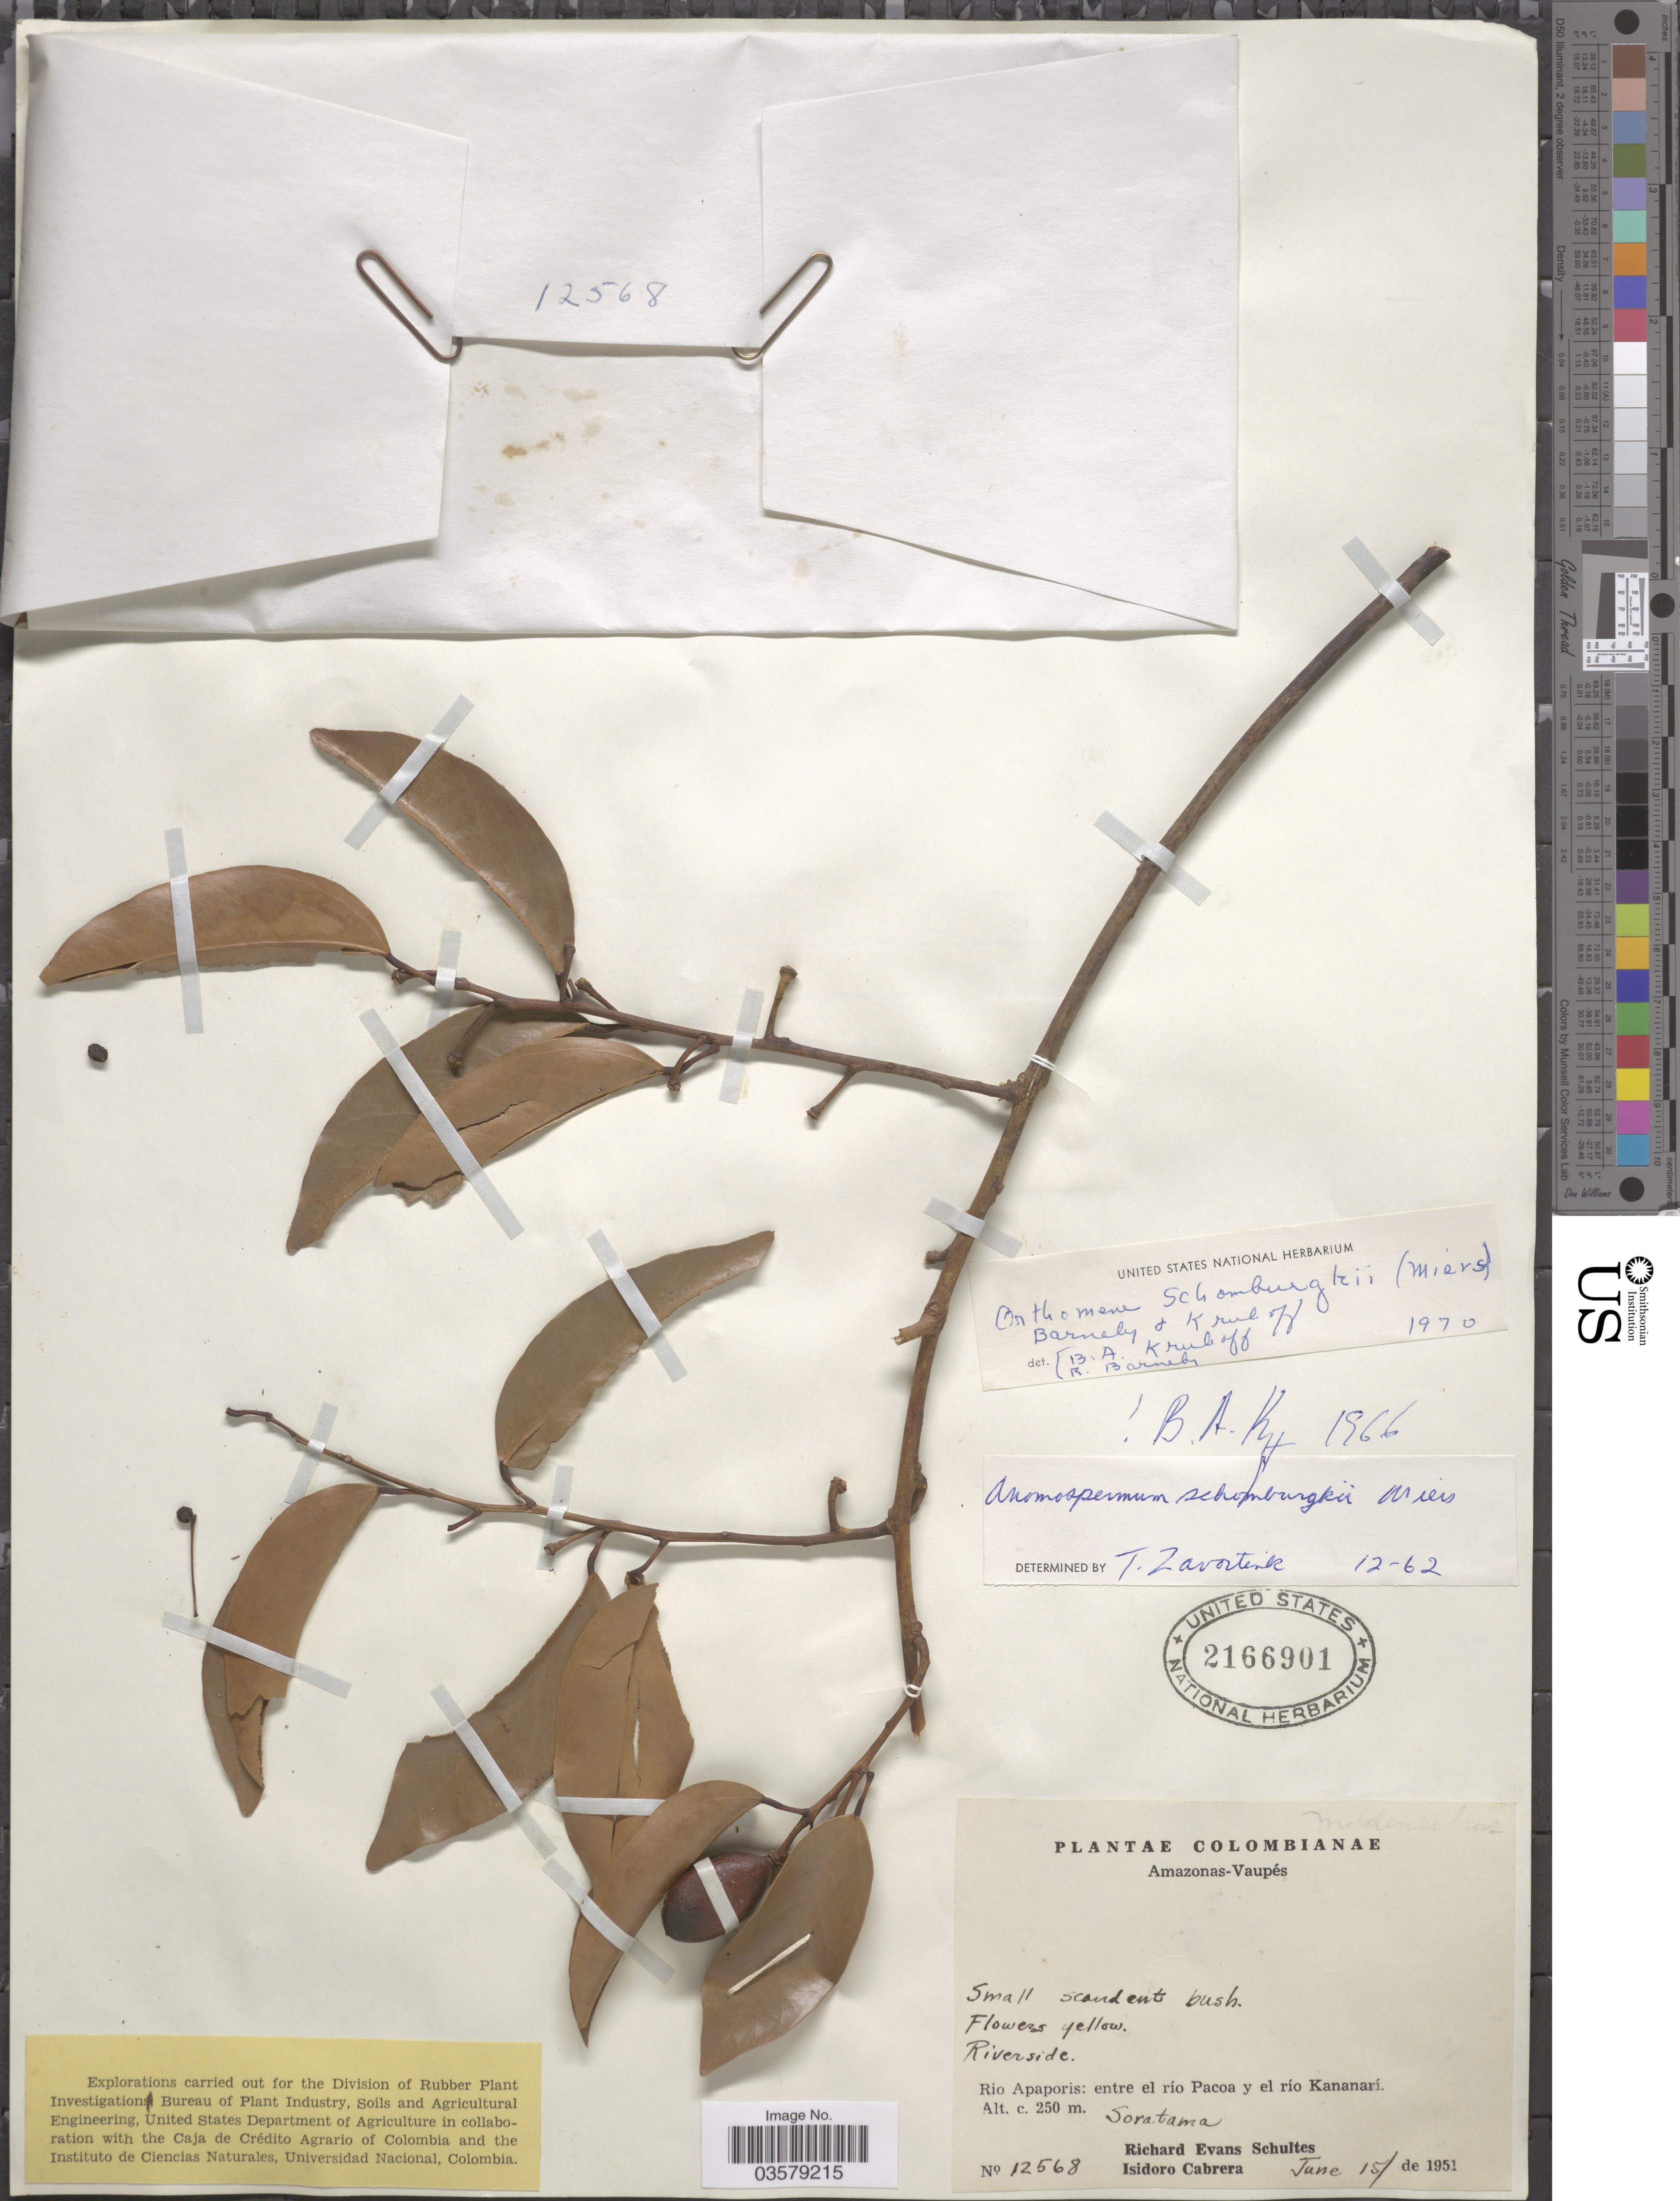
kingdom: Plantae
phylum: Tracheophyta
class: Magnoliopsida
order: Ranunculales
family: Menispermaceae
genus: Anomospermum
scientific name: Anomospermum schomburgkii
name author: Miers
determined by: Strong, Mark T., (BOT), Smithsonian Institution - National Museum of Natural History (UNITED STATES)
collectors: R. E. Schultes & I. Cabrera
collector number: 12568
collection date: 1951-06-15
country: Colombia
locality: Amazonas-Vaupés. Río Apaporis: entre el Río Pacoa y el río Kananarí. Soratama.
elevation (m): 250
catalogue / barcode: US 2166901